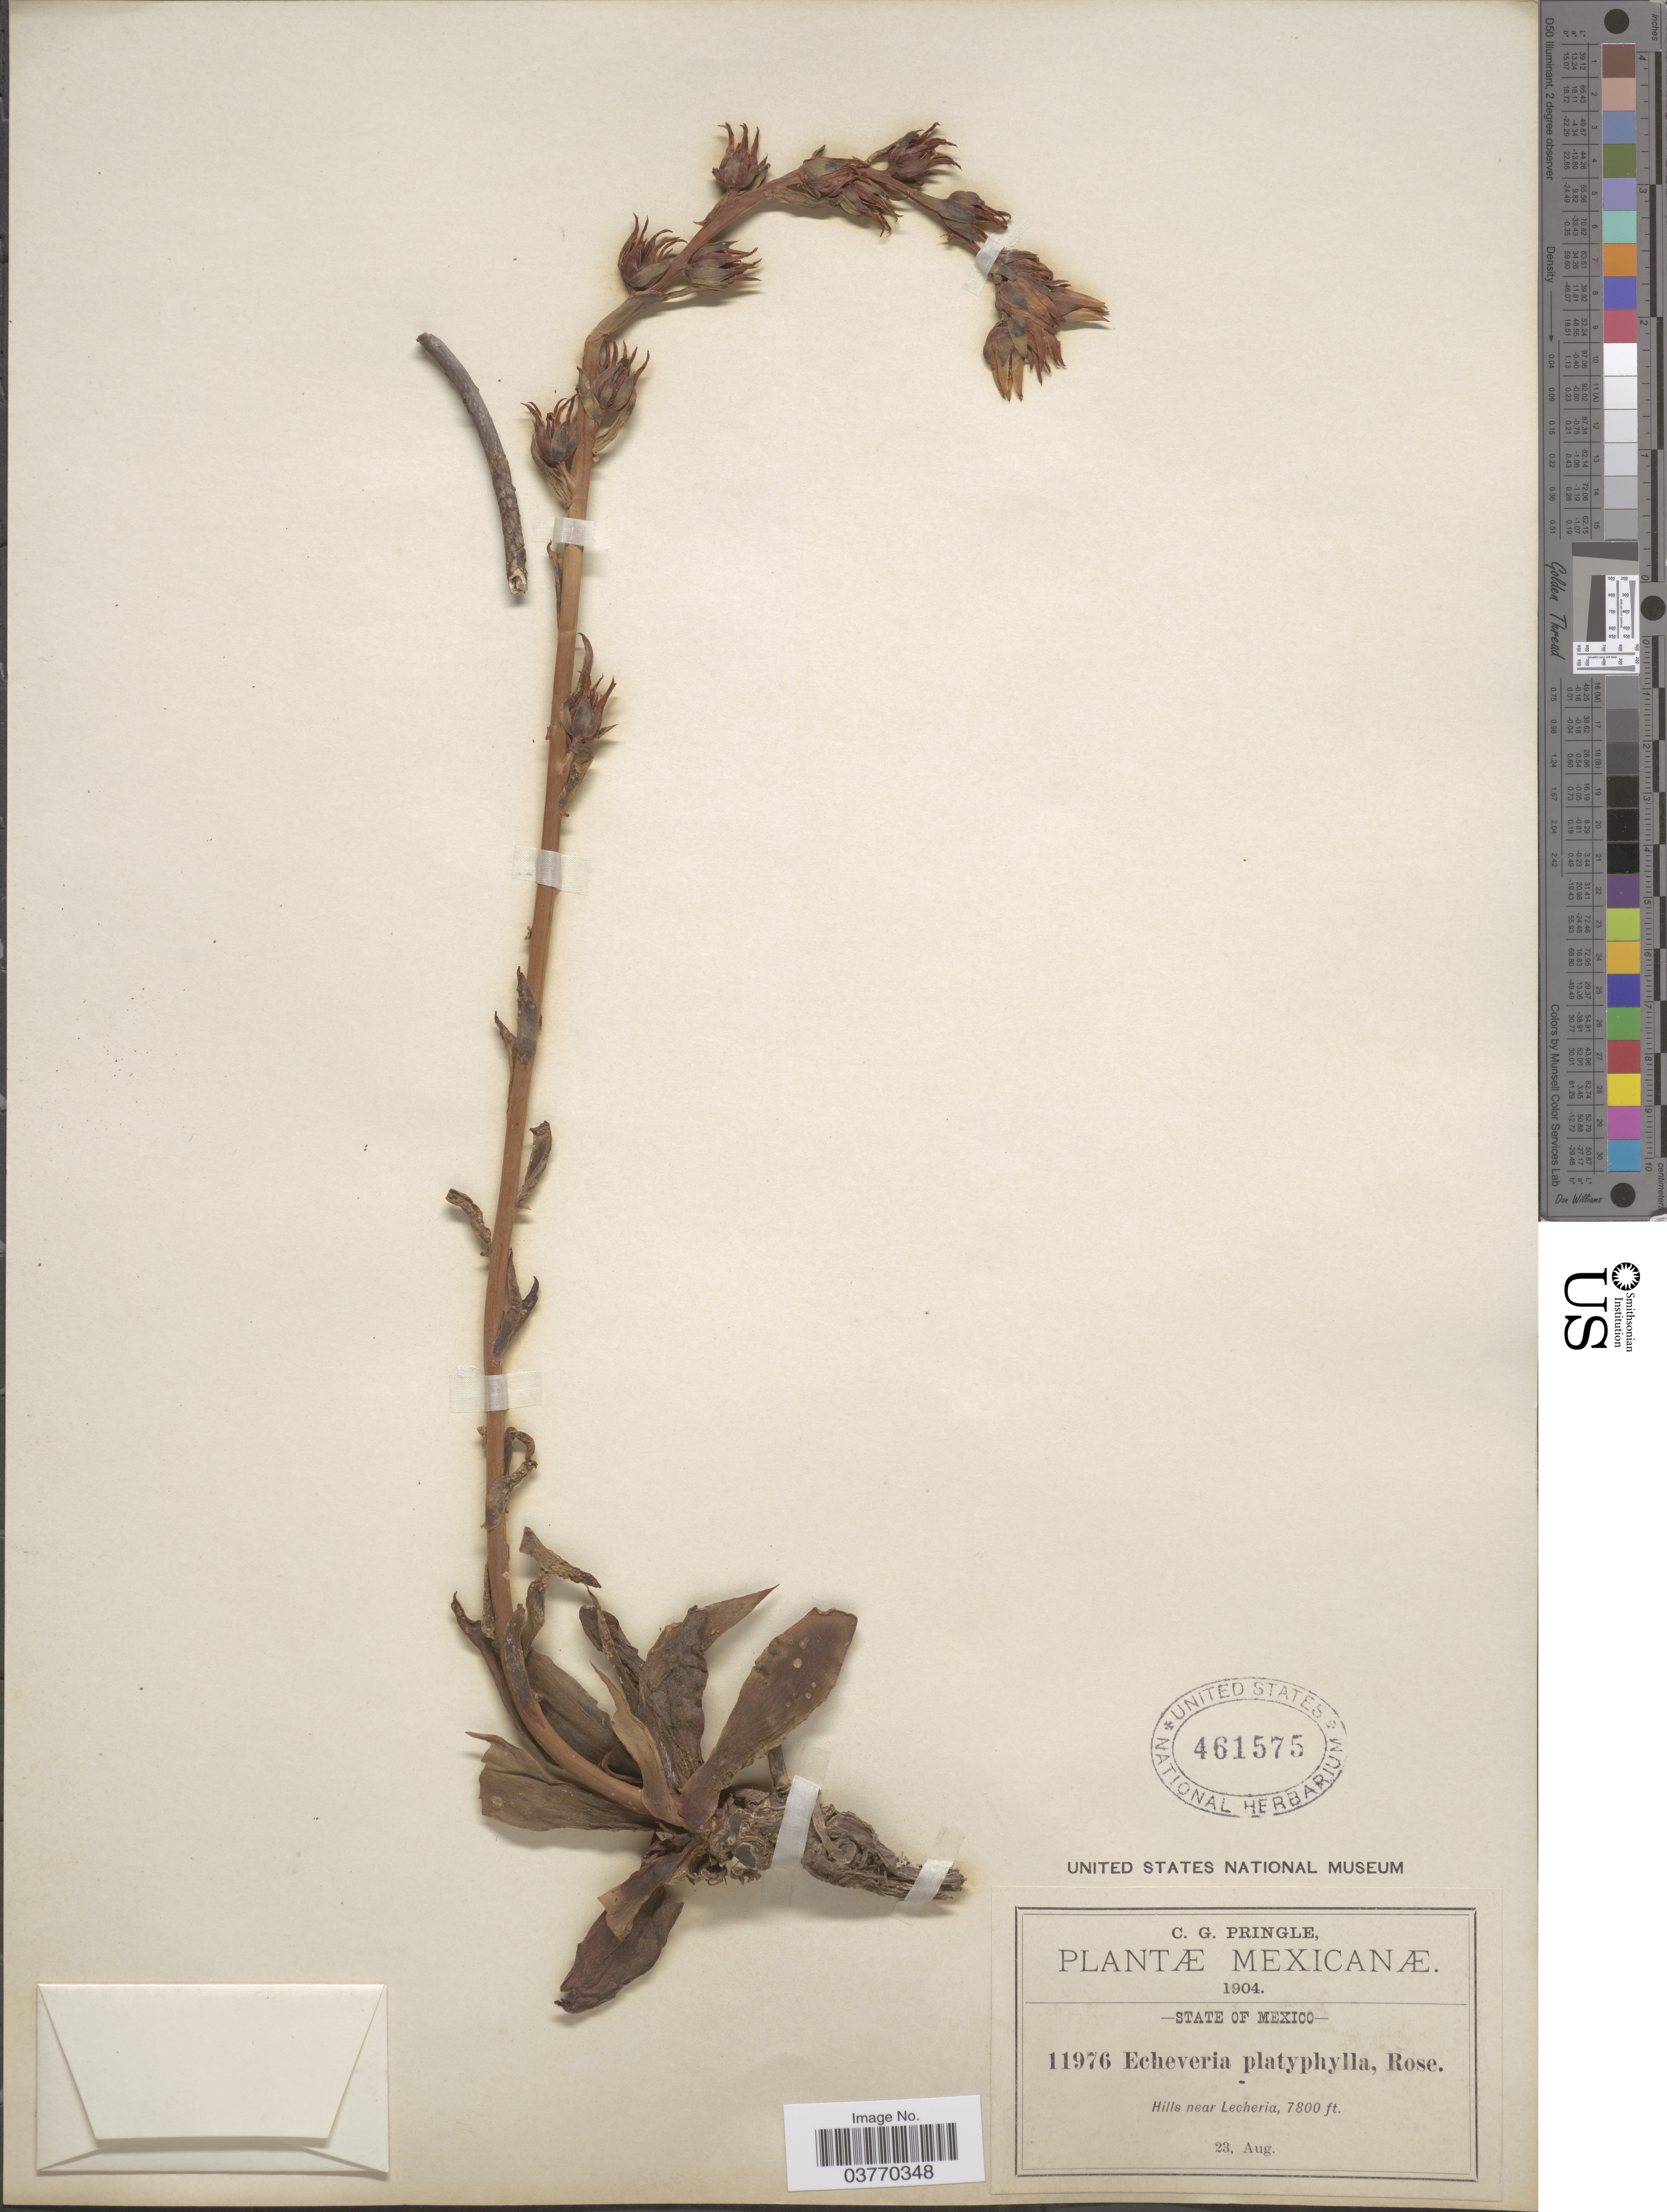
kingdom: Plantae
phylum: Tracheophyta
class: Magnoliopsida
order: Saxifragales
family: Crassulaceae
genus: Echeveria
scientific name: Echeveria platyphylla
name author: Rose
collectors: C. G. Pringle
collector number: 11976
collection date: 1904-08-23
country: Mexico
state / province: México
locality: Hills near Lecheria.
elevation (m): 2377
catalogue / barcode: US 461575